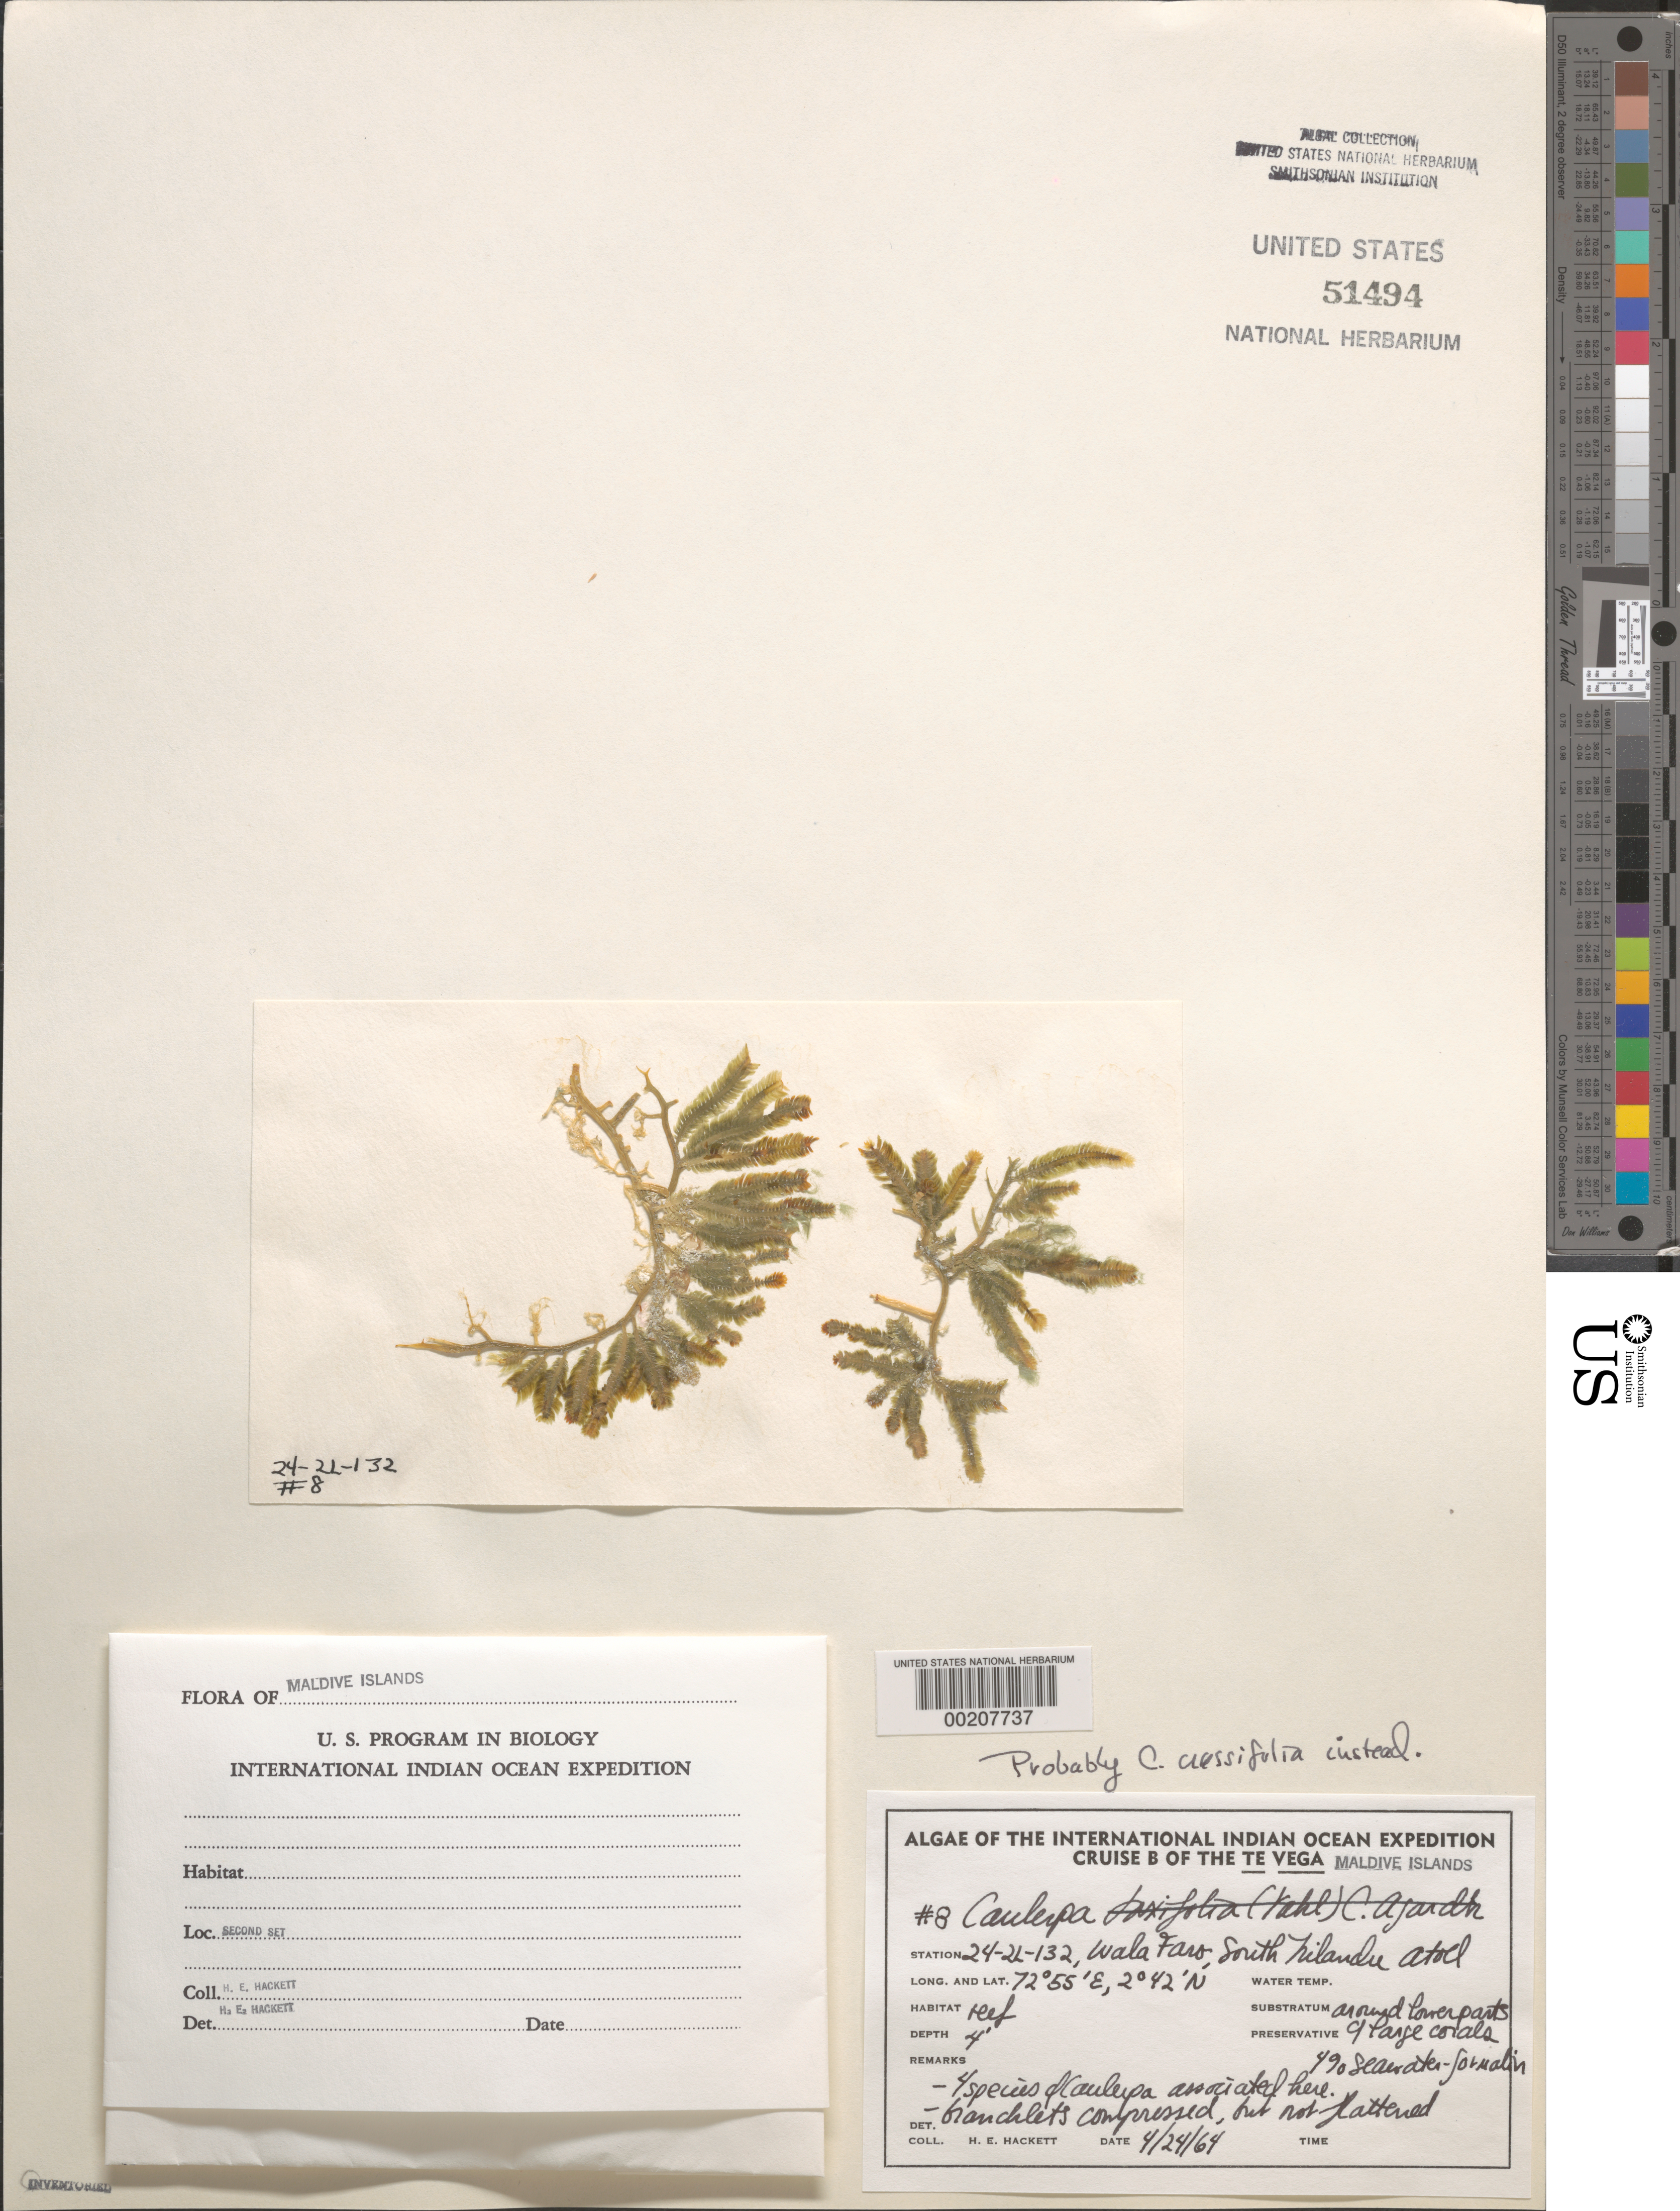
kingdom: Plantae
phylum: Chlorophyta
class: Ulvophyceae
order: Cladophorales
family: Cladophoraceae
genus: Cladophora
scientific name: Cladophora glomerata var. crassior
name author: (C. Agardh) C. Hoek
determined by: Algae name updating Project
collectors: H. E. Hackett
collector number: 8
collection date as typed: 24 Apr 1964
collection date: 1964-04-24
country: Maldive Islands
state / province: Daalu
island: South Nilandu Atoll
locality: Wala Faro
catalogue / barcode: US 51494